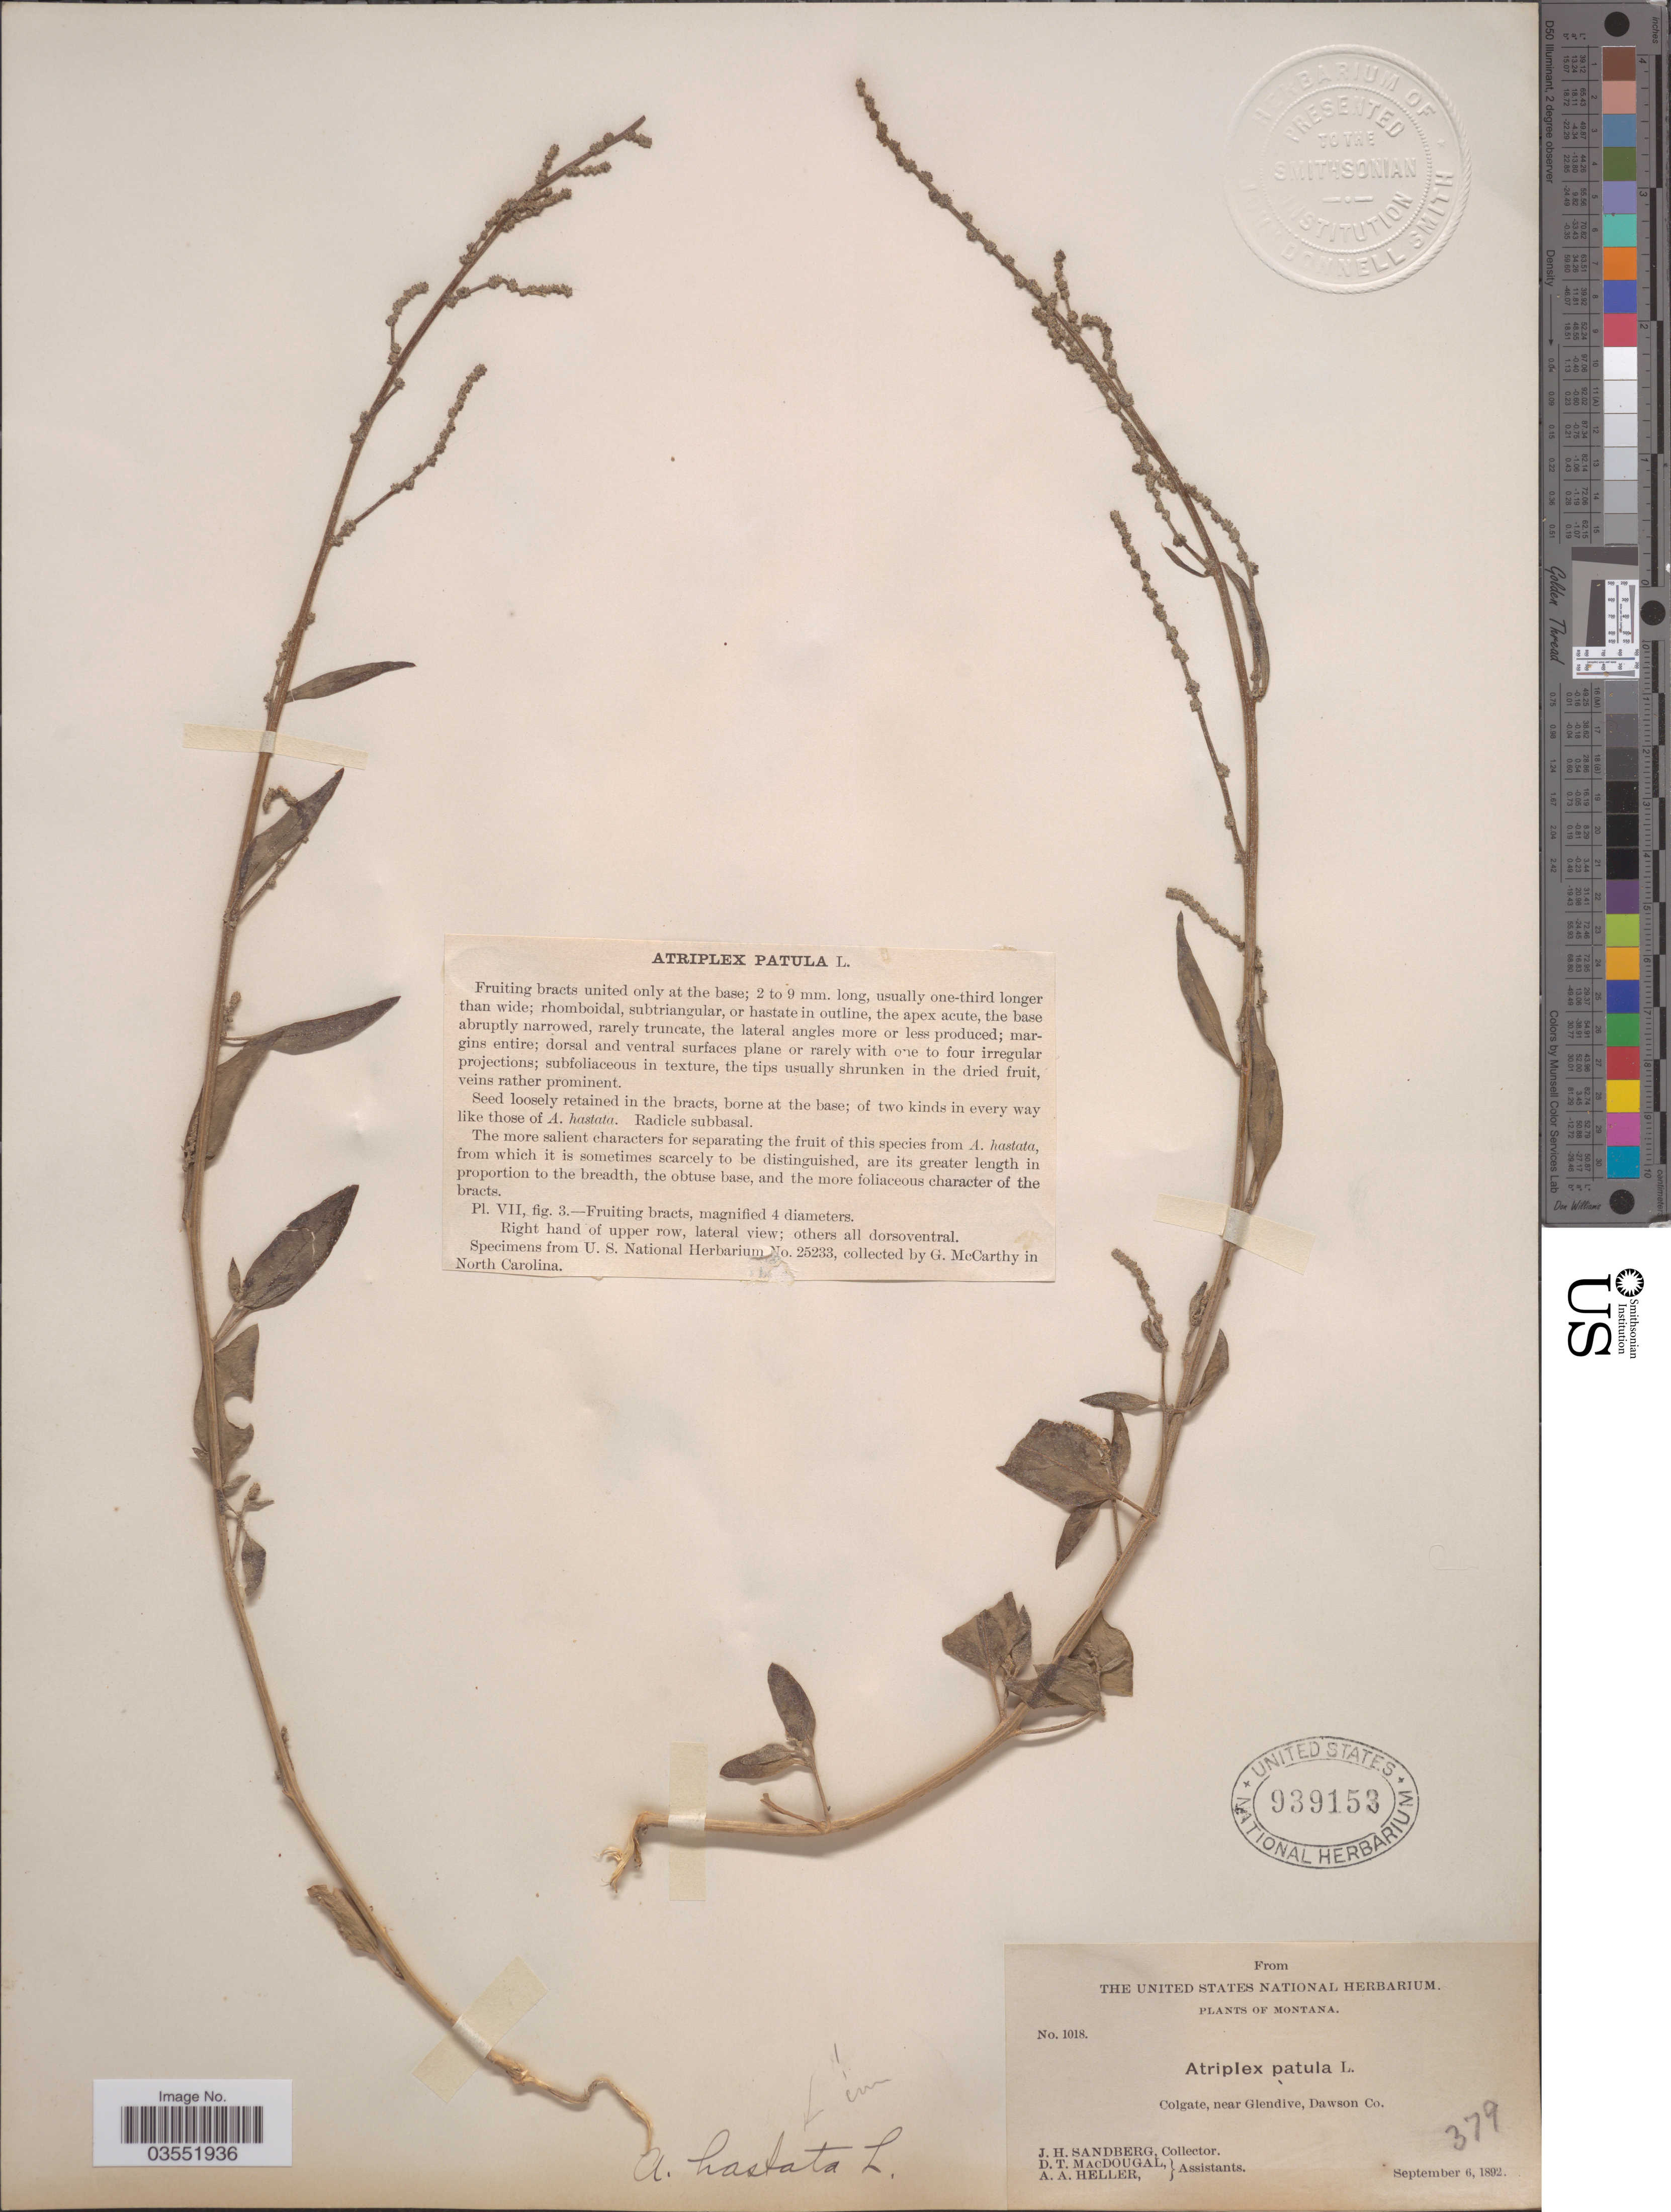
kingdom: Plantae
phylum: Tracheophyta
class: Magnoliopsida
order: Caryophyllales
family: Amaranthaceae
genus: Atriplex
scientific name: Atriplex hastata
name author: L.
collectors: J. H. Sandberg, D. T. MacDougal & A. A. Heller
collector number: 1018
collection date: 1892-09-06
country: United States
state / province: Montana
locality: Colgate, near Glendive, Dawson Co.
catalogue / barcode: US 939153